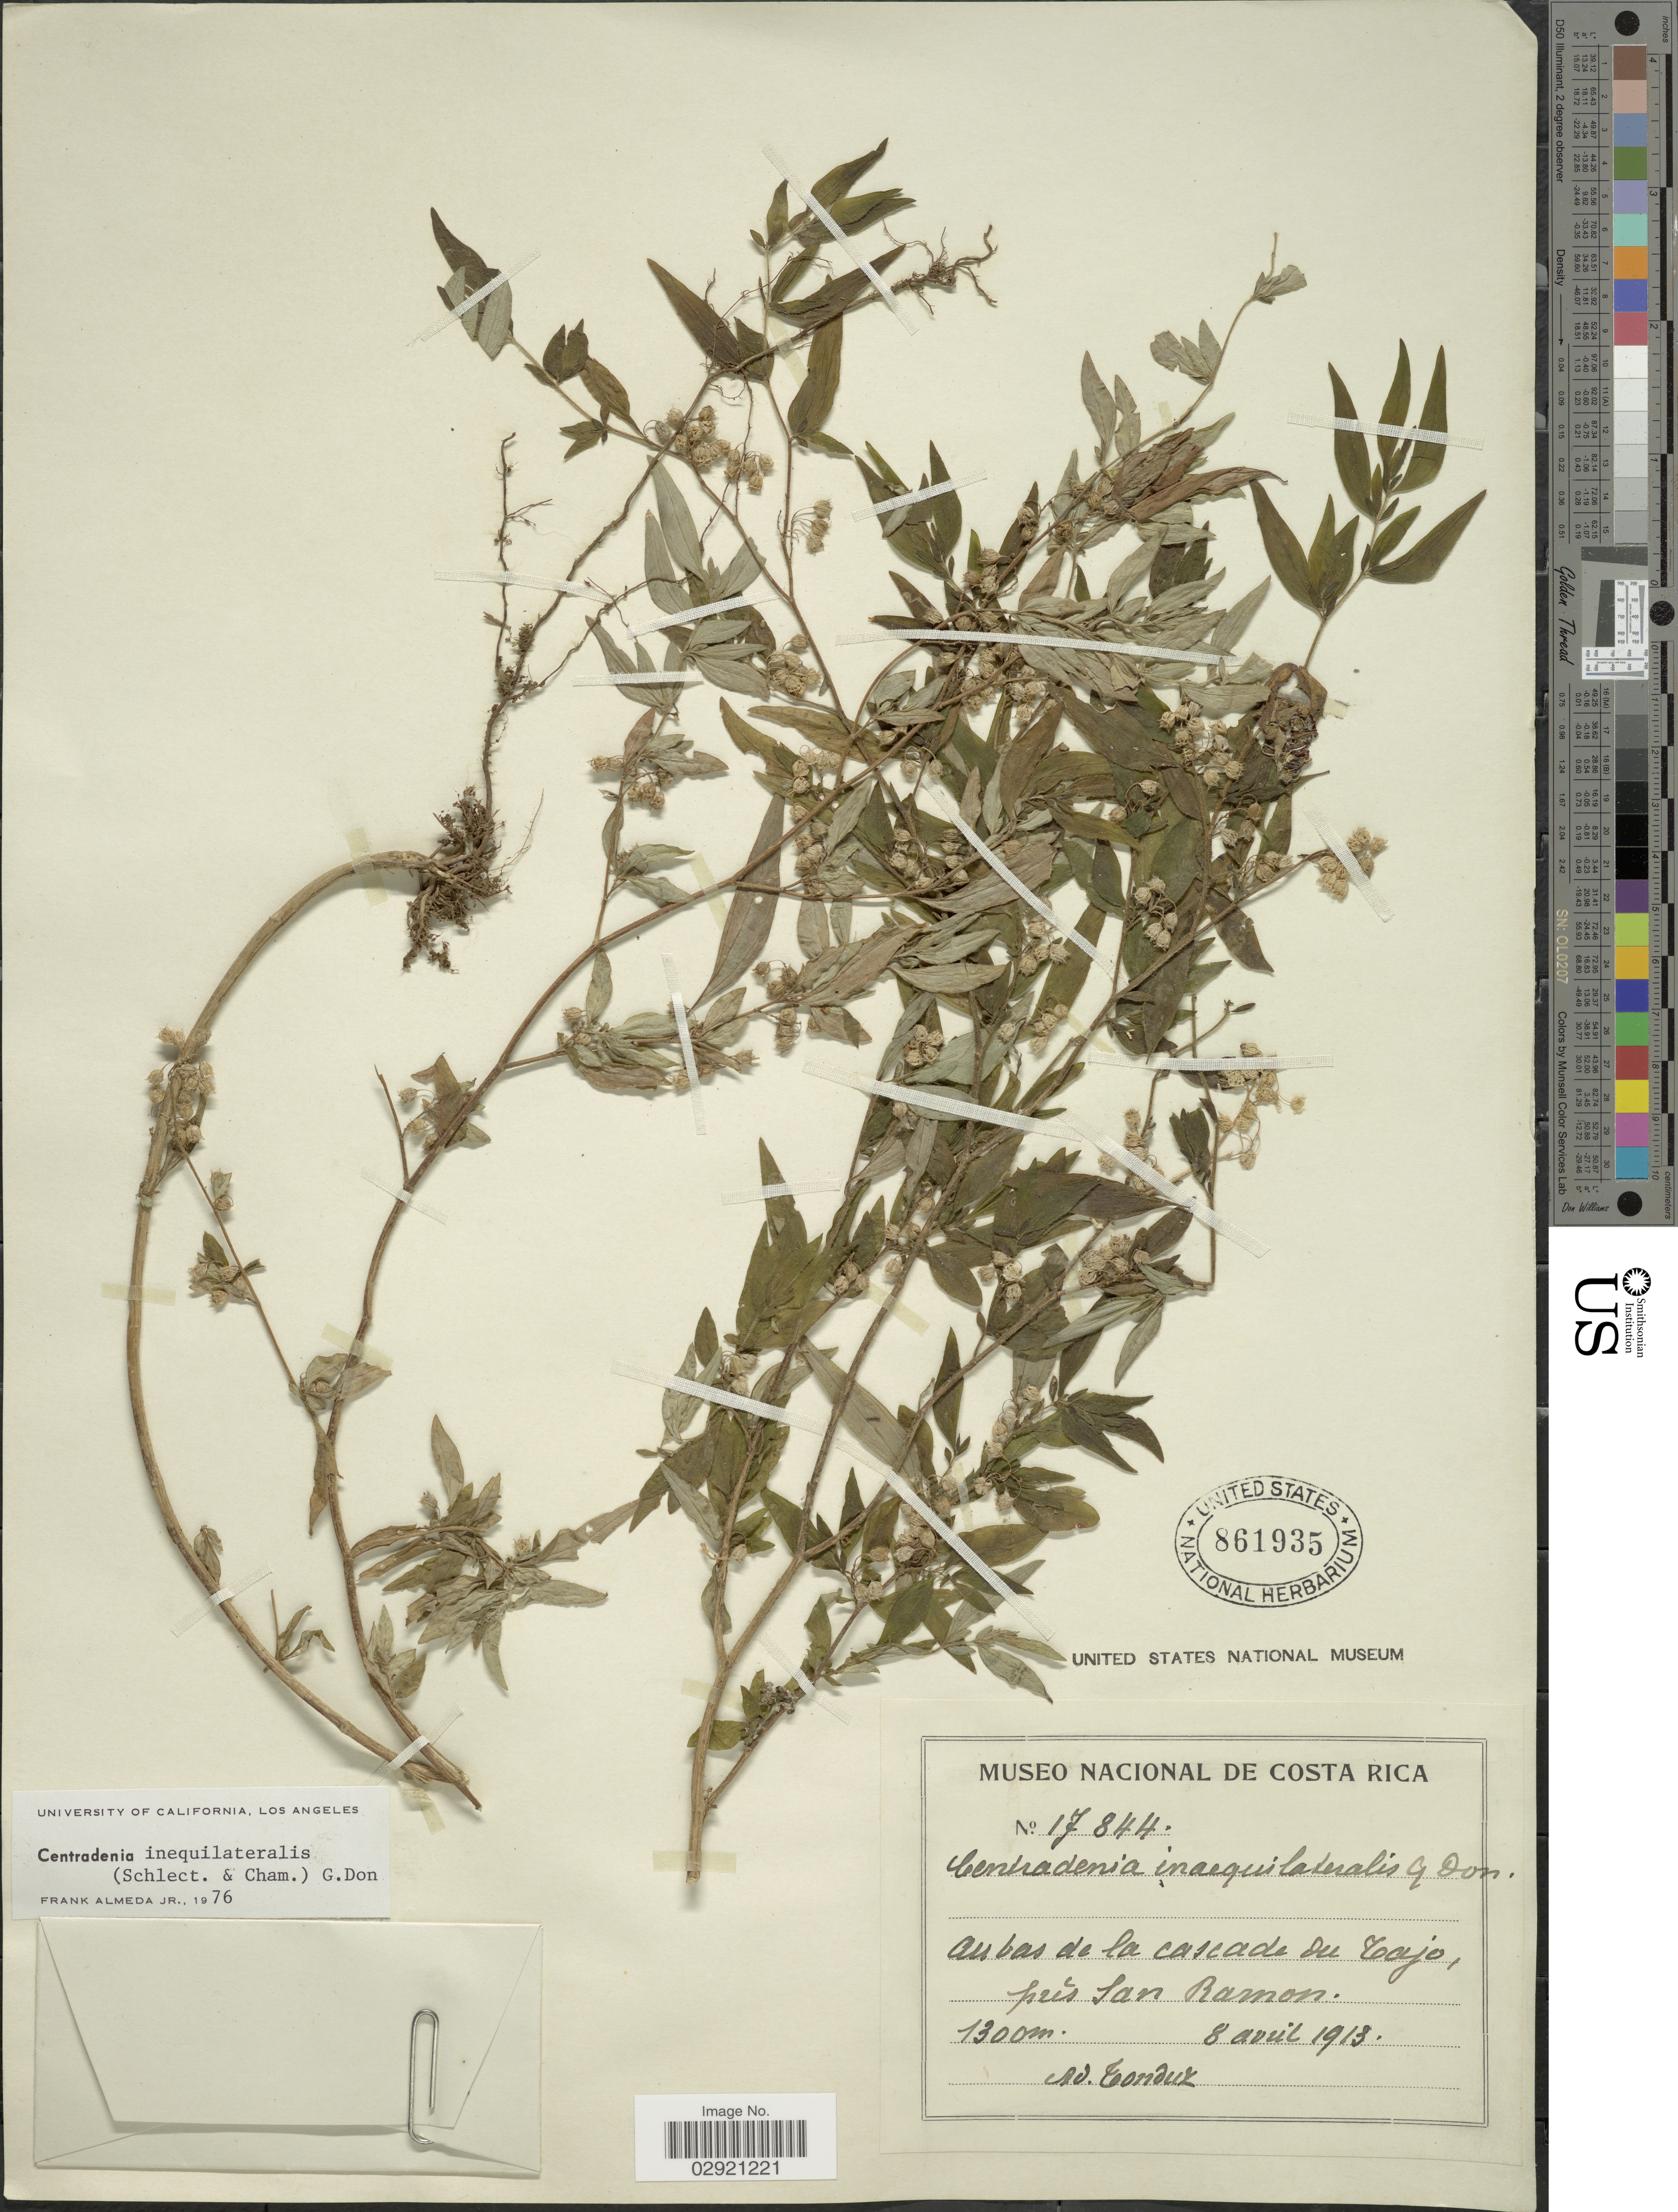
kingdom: Plantae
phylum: Tracheophyta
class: Magnoliopsida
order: Myrtales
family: Melastomataceae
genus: Centradenia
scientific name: Centradenia inaequilateralis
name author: (Gleason) G. Don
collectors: A. Tonduz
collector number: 17844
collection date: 1913-04-08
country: Costa Rica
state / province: Alajuela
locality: Au bas de la cascade du Tajo, près San Ramon.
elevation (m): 1300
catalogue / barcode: US 861935